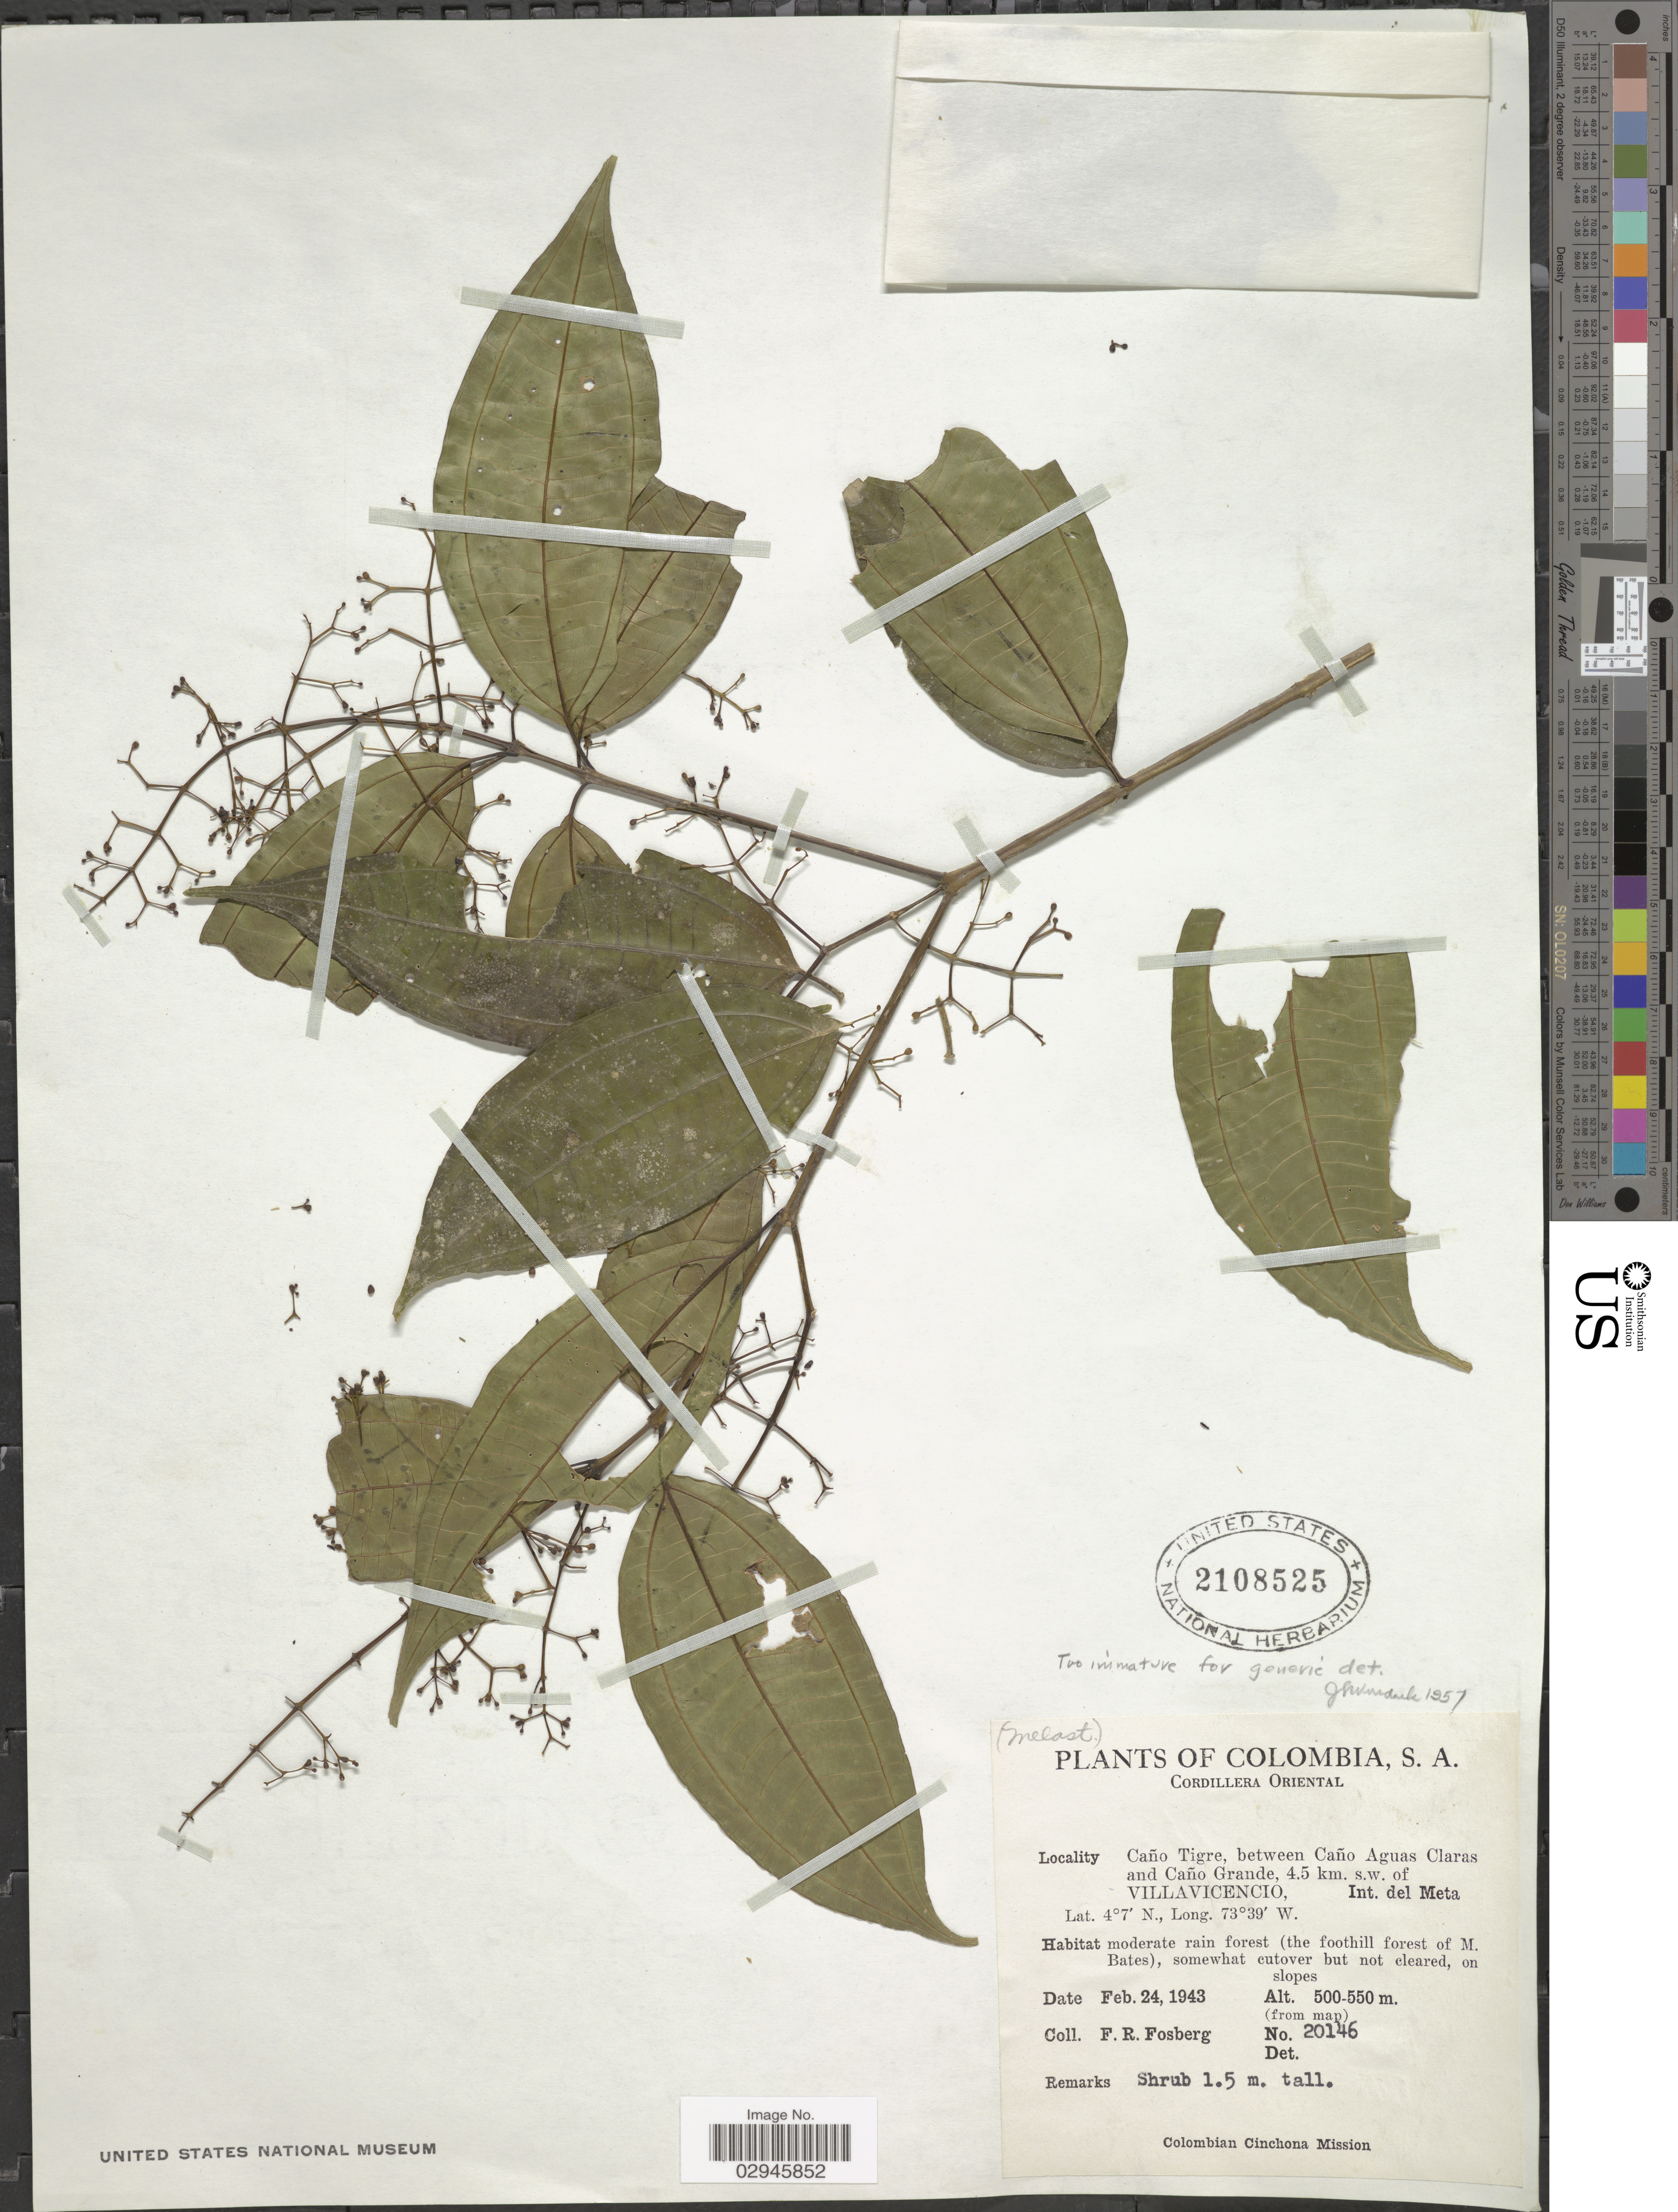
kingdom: Plantae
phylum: Tracheophyta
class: Magnoliopsida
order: Myrtales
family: Melastomataceae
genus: Miconia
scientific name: Miconia sp.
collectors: F. R. Fosberg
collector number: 20146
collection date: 1943-02-24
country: Colombia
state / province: Meta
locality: Cordillera Oriental. Caño Tigre, between Caño Aguas Claras and Caño Grande, 4.5 km s.w. of Villavicencio, Int. del Meta. Moderate rain forest (the foothill forest of M. Bates).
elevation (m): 500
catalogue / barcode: US 2108525